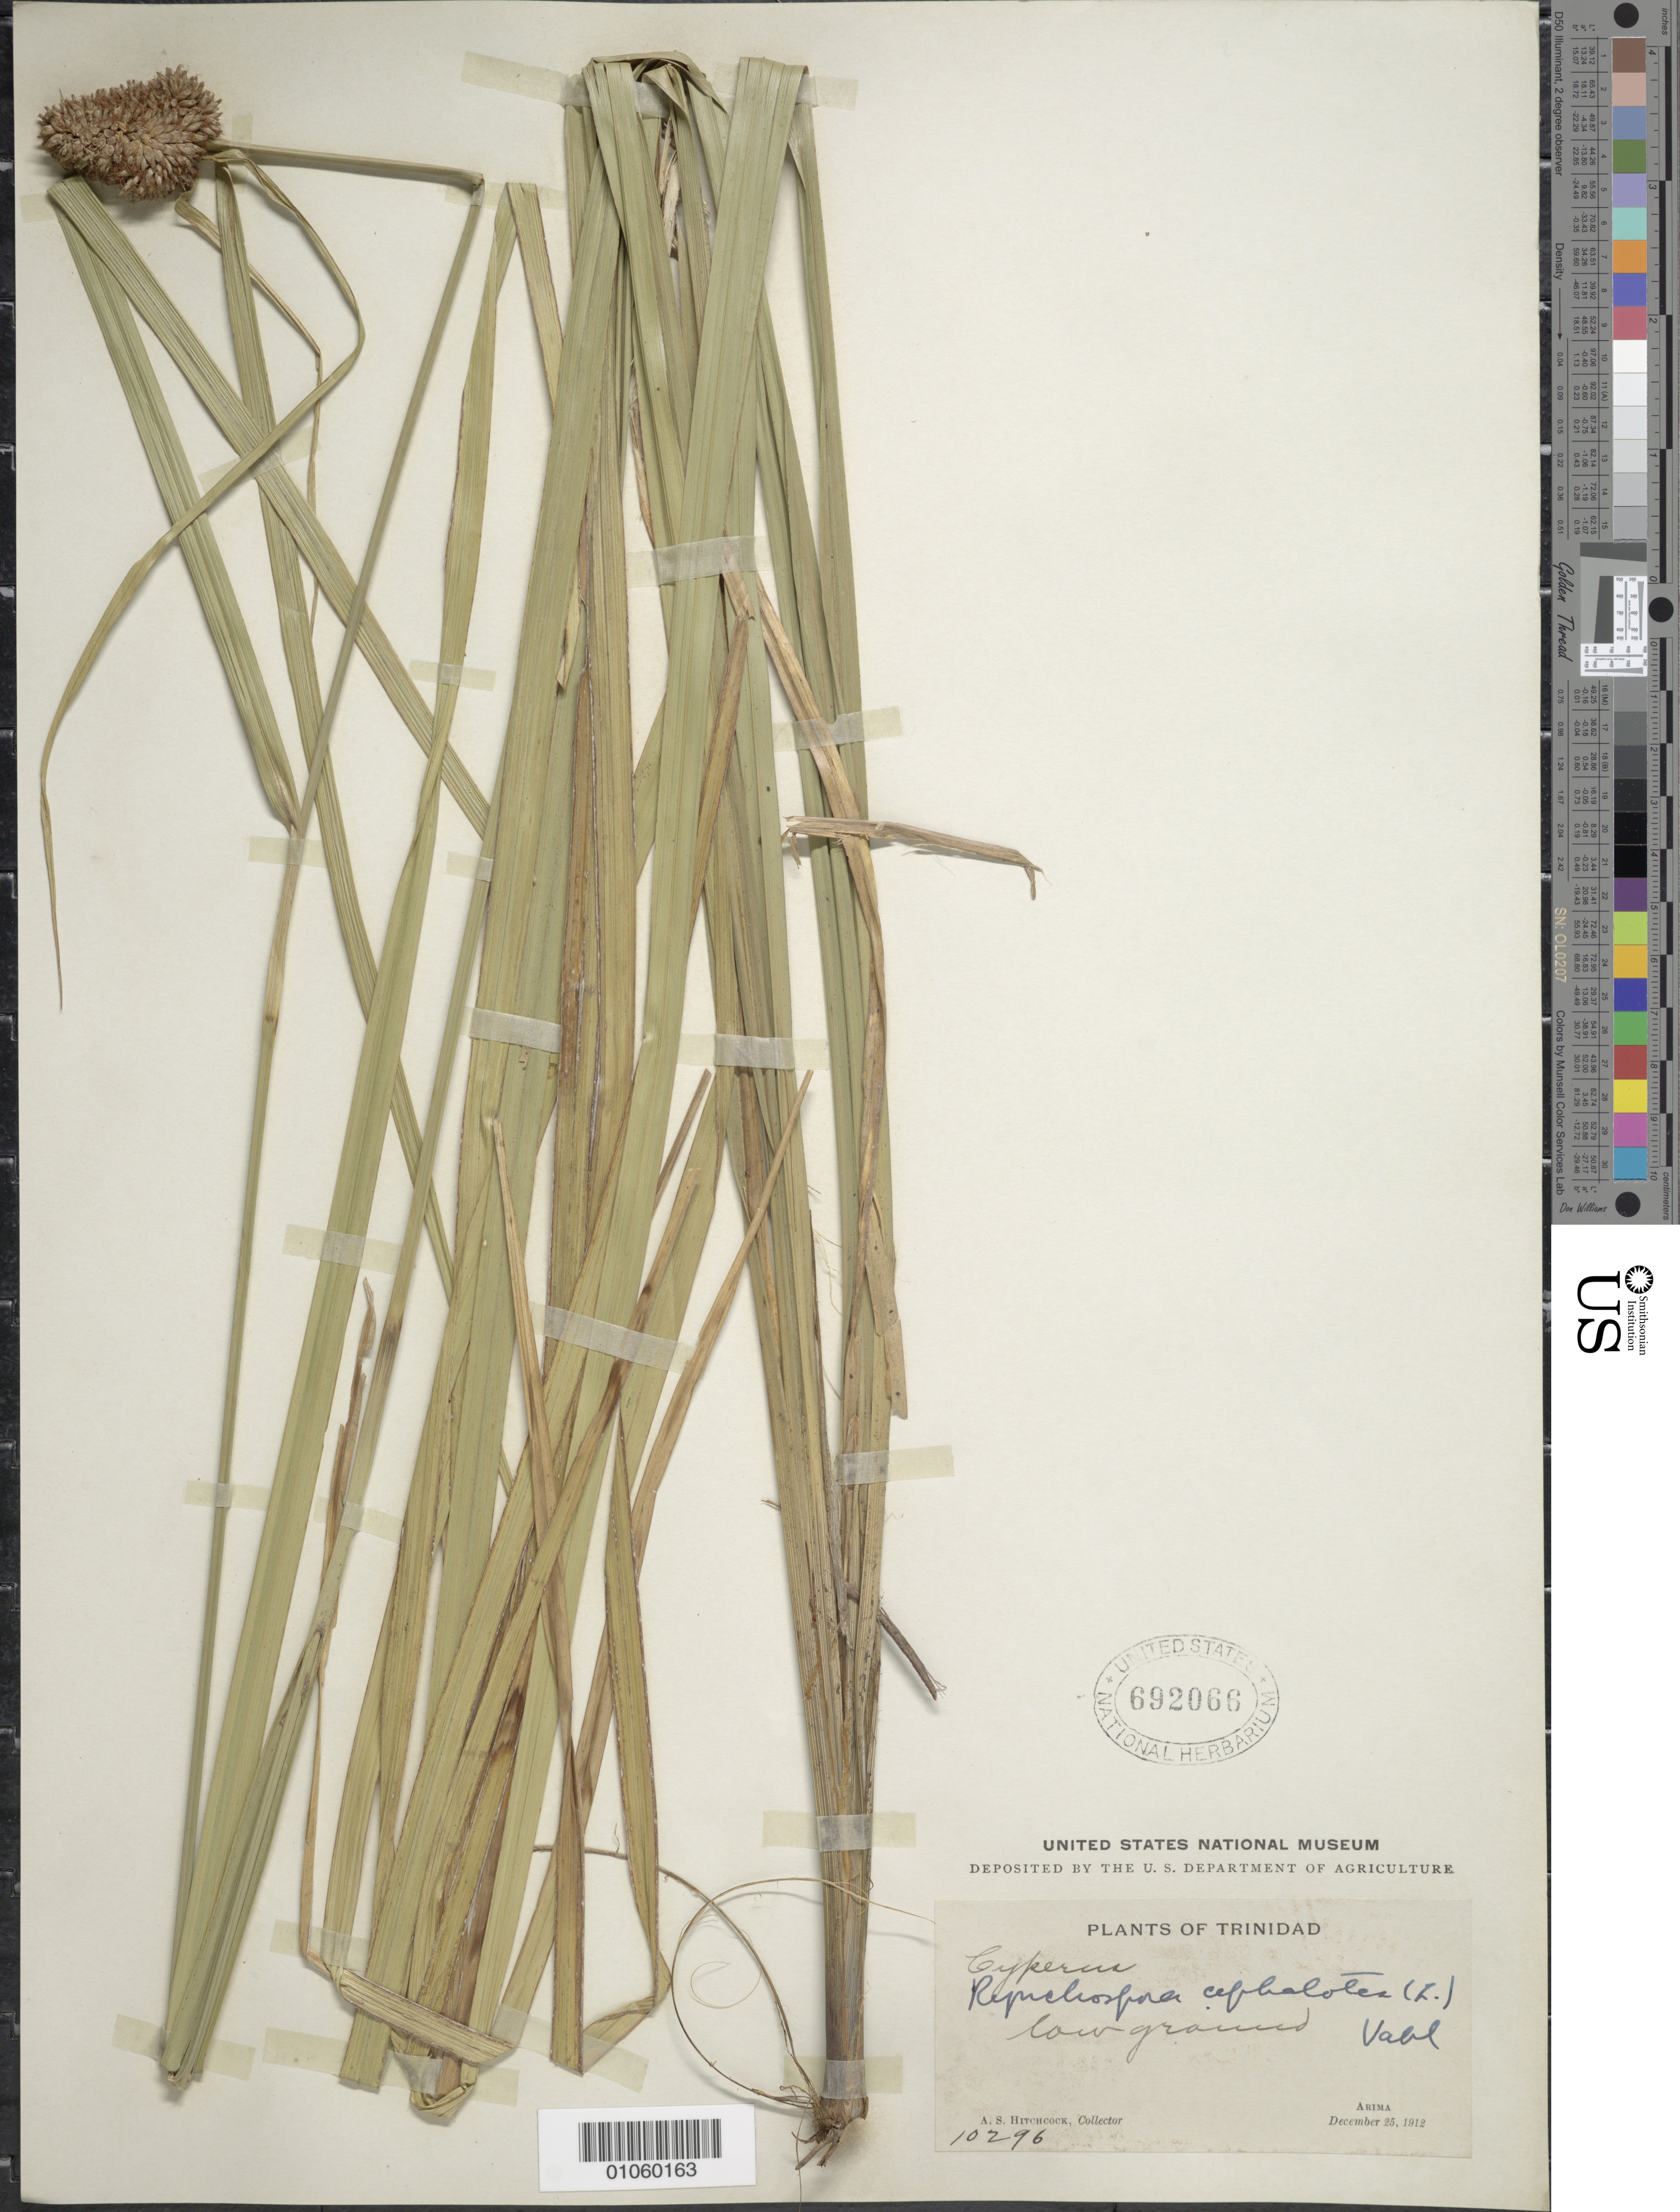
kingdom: Plantae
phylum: Tracheophyta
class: Liliopsida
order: Poales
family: Cyperaceae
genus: Rhynchospora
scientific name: Rhynchospora cephalotes var. cephalotes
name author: (L.) Vahl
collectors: A. S. Hitchcock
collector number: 10296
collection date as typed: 25 Dec 1912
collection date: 1912-12-25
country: Trinidad and Tobago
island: Trinidad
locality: Arima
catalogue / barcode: US 692066